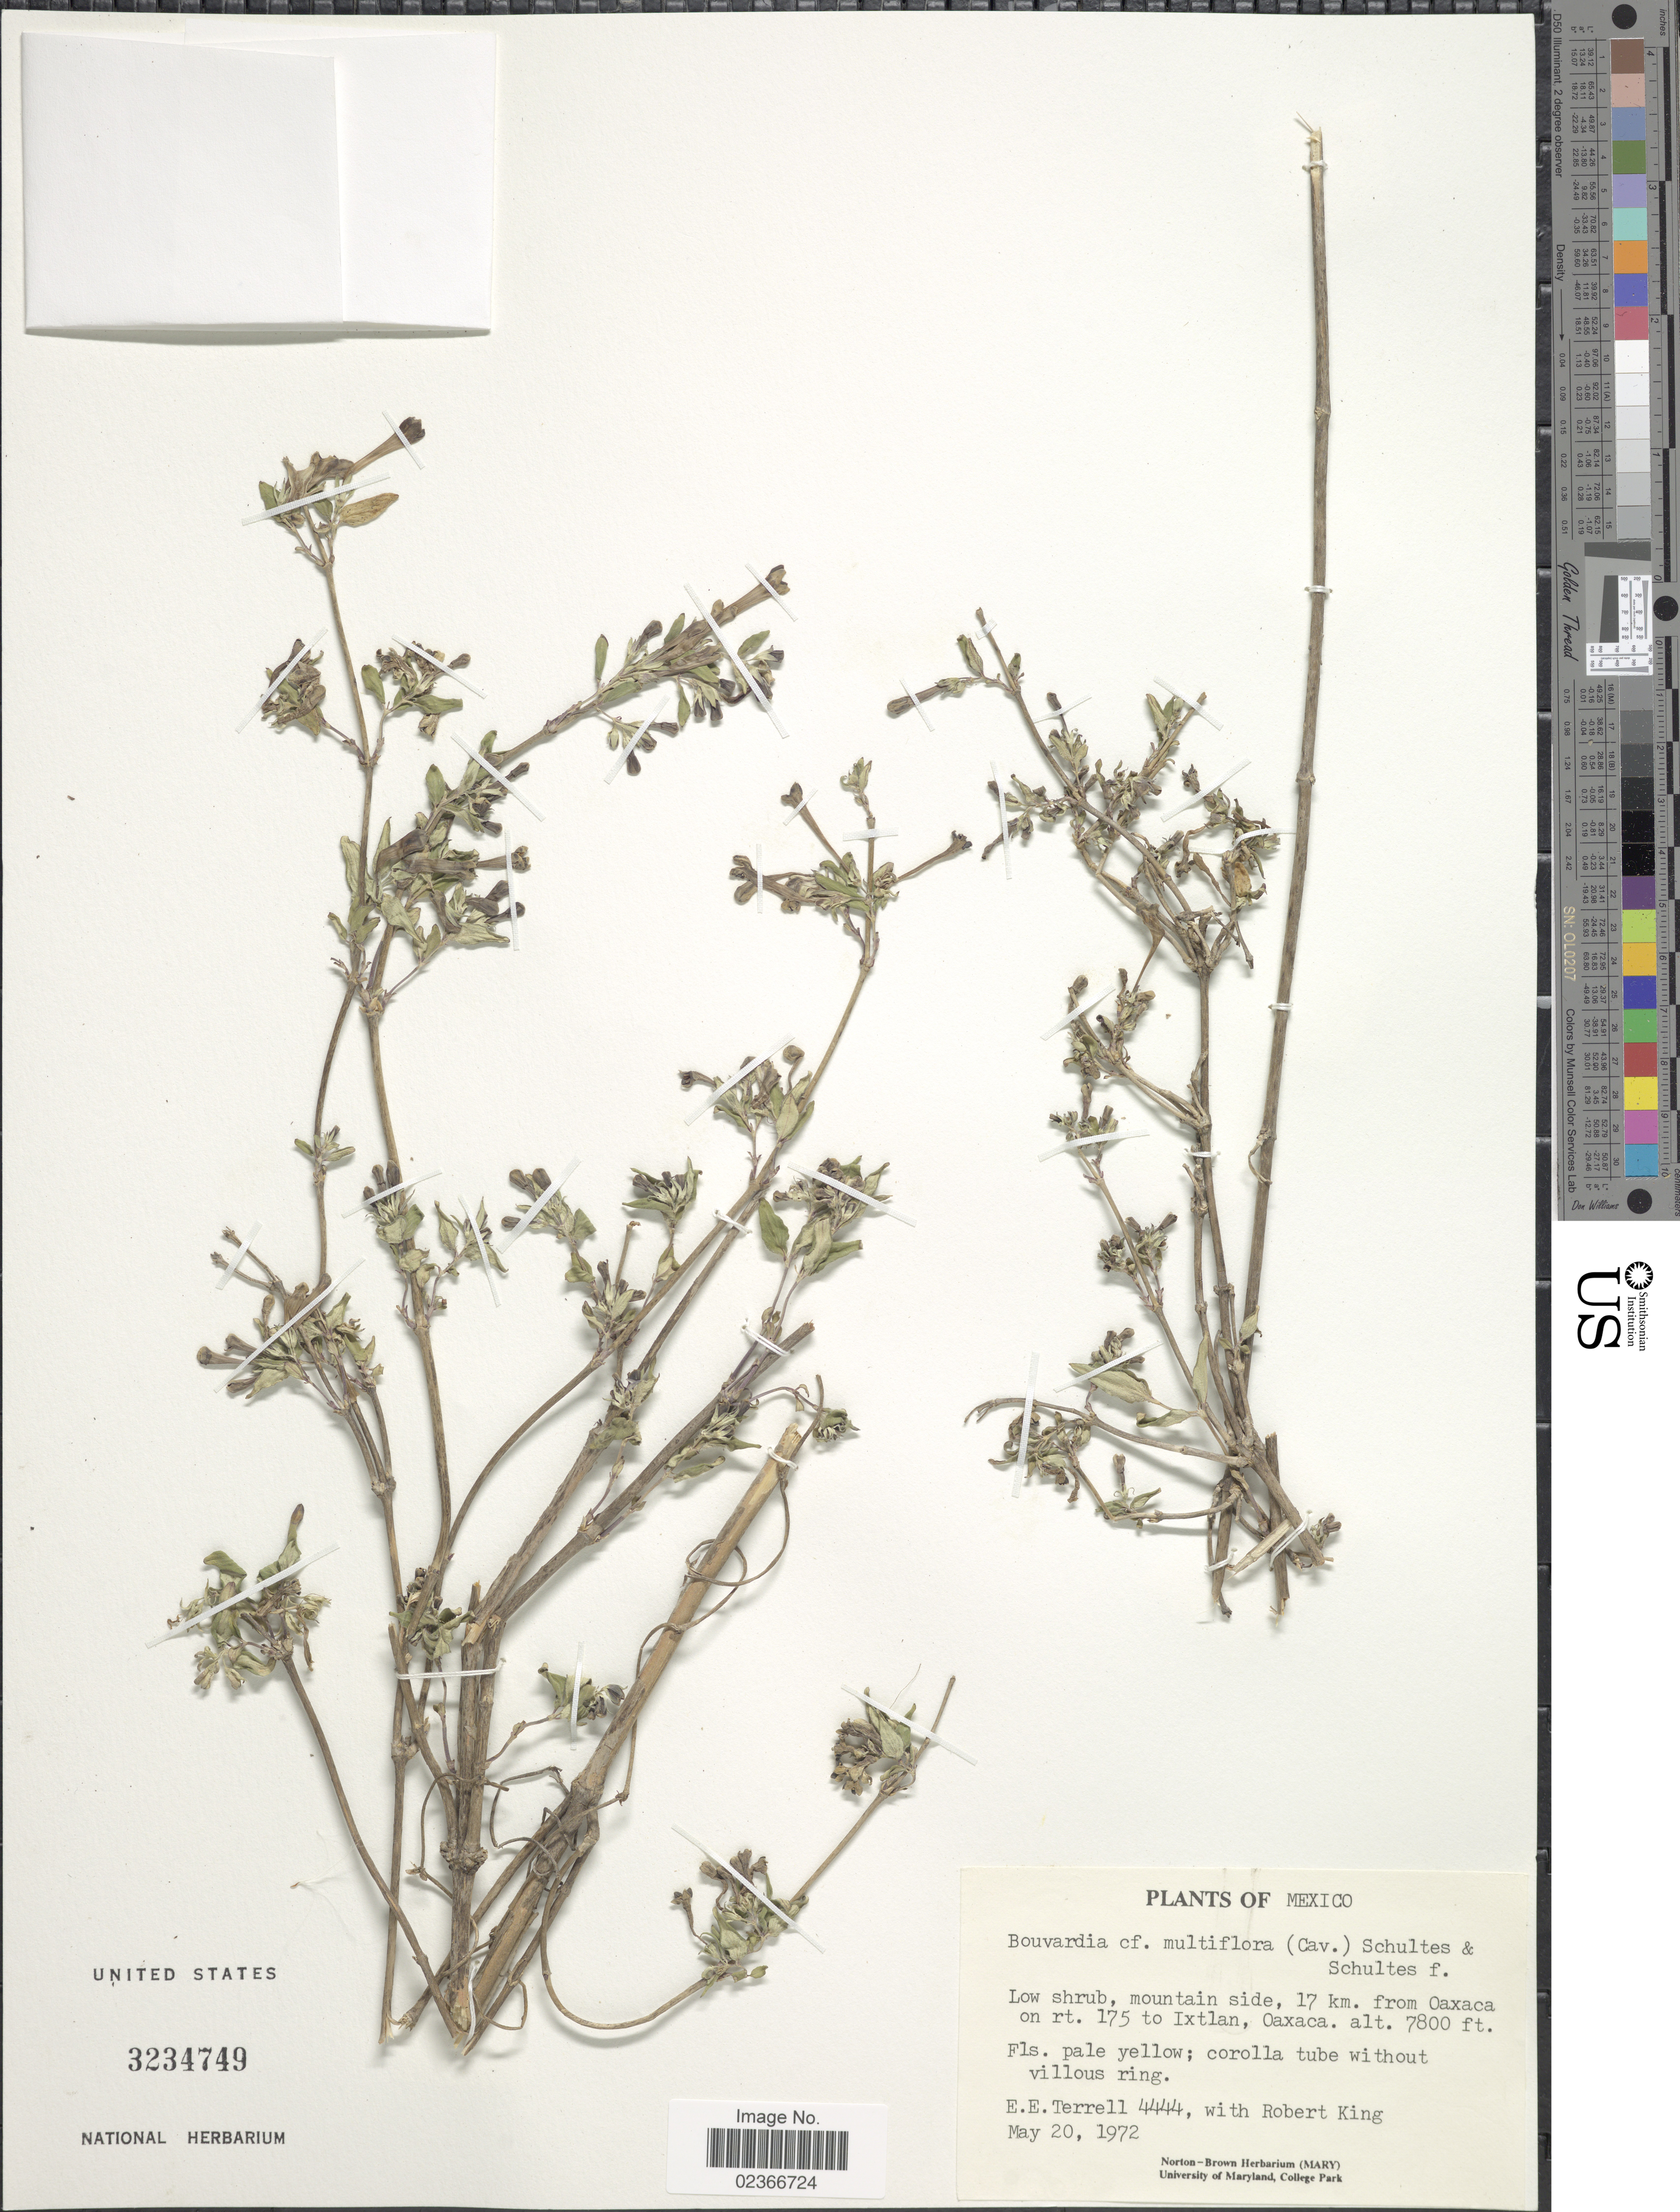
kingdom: Plantae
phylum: Tracheophyta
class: Magnoliopsida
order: Gentianales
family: Rubiaceae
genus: Bouvardia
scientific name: Bouvardia sp.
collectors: E. E. Terrell & R. M. King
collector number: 4444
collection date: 1972-05-20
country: Mexico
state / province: Oaxaca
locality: Mountain side, 17 km. from Oaxaca on rt. 175 to Ixtlan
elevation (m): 2377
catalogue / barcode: US 3234749